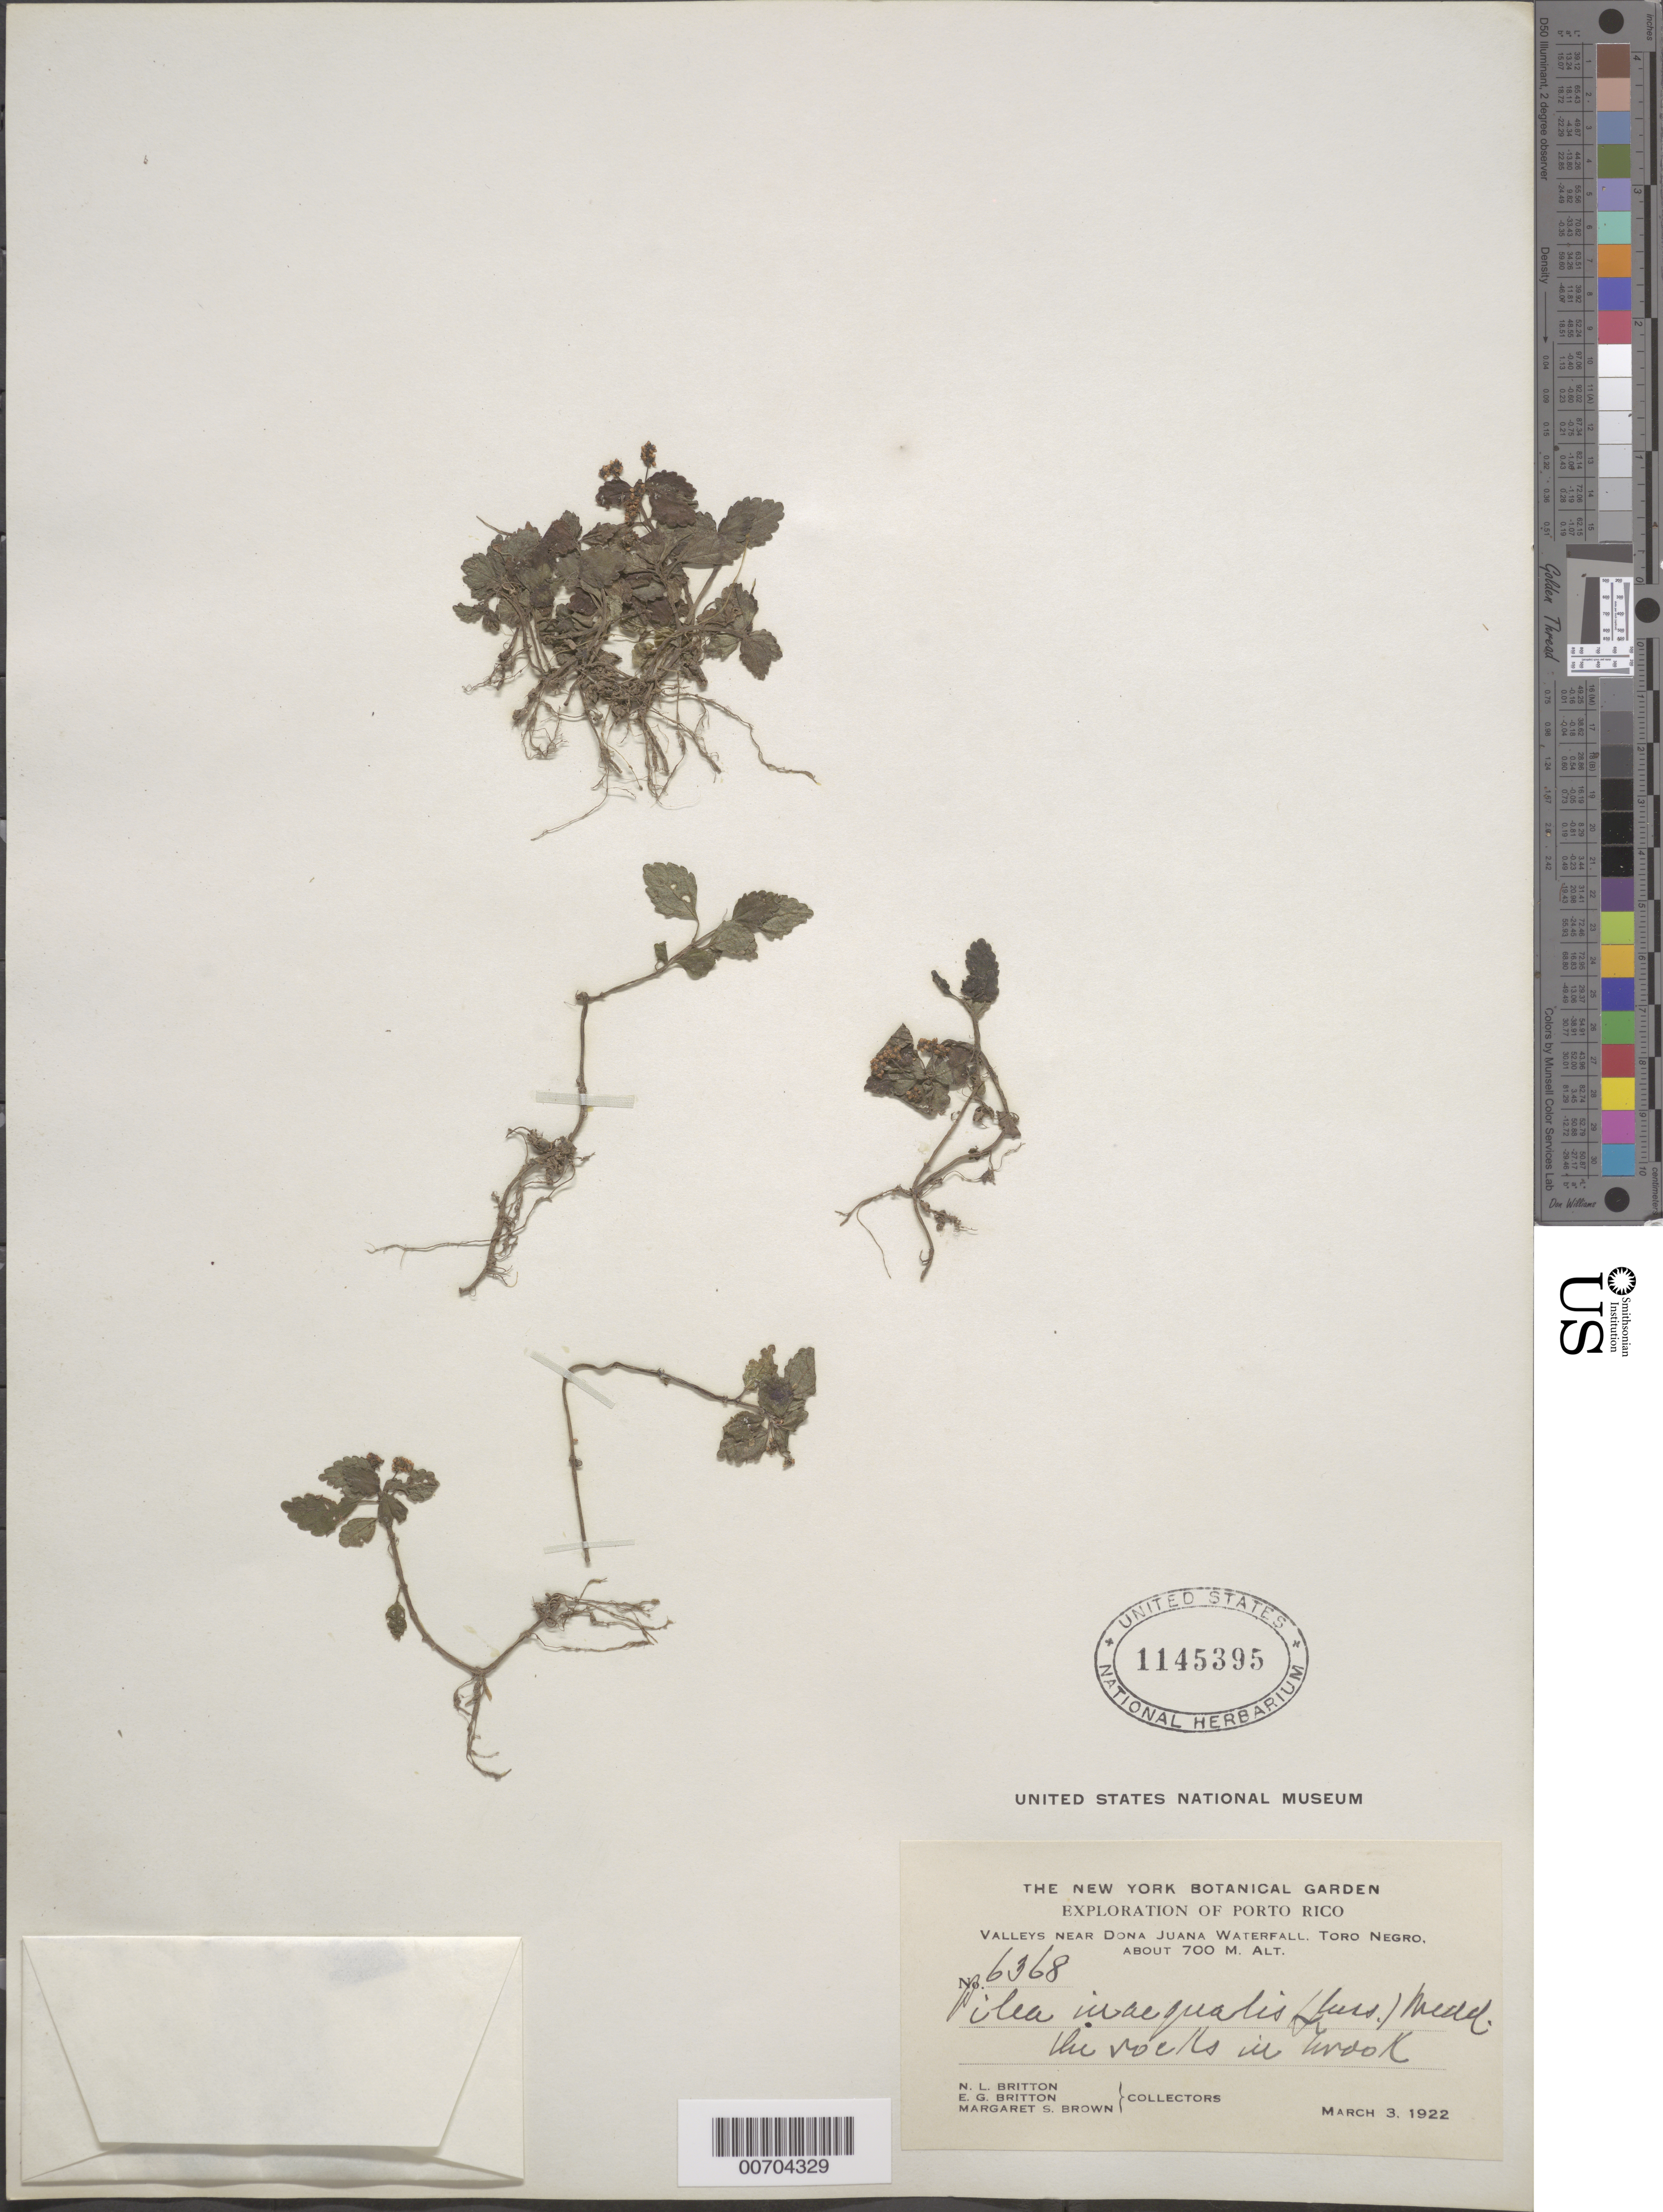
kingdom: Plantae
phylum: Tracheophyta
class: Magnoliopsida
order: Rosales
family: Urticaceae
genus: Pilea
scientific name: Pilea inaequalis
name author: (Juss. ex Poir.) Wedd.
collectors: N. Britton, E. G. Britton & M. S. Brown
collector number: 6368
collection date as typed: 03 Mar 1922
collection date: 1922-03-03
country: Puerto Rico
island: Greater Antilles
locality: Valleys near Dona Juana Waterfall, Toro Negro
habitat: The rocks in brook.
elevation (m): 700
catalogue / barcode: US 1145395